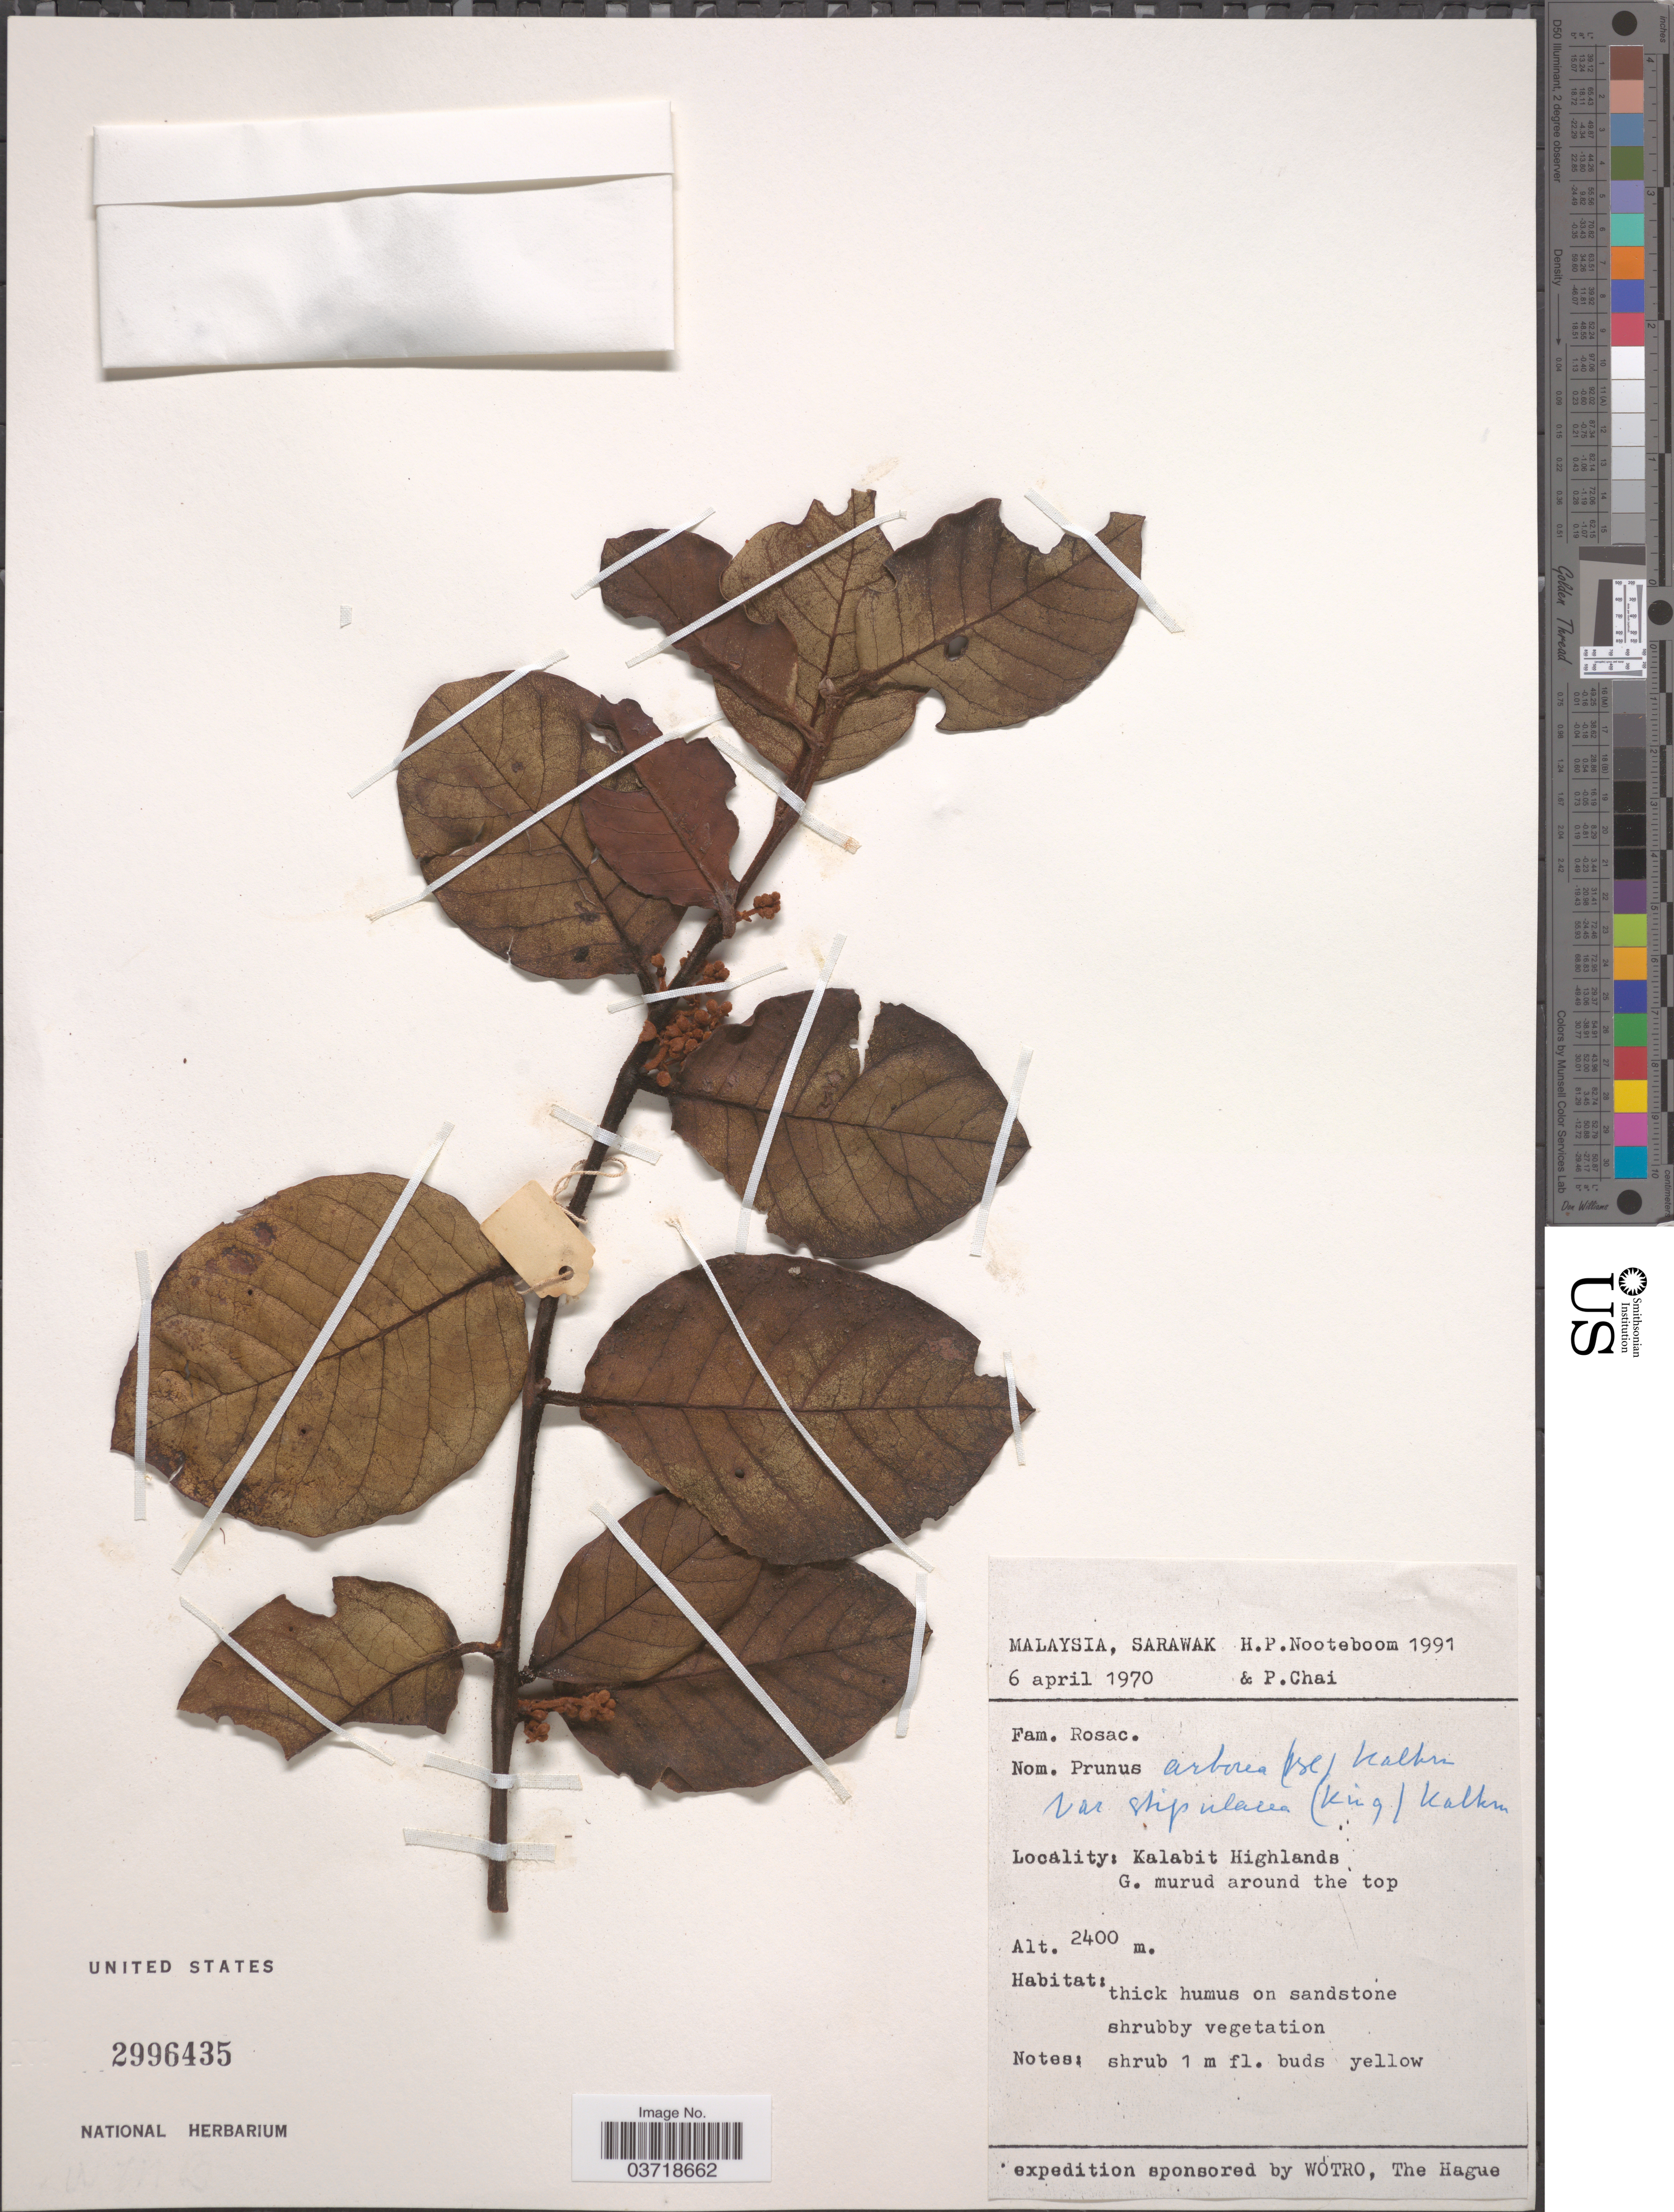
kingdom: Plantae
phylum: Tracheophyta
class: Magnoliopsida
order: Rosales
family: Rosaceae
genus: Prunus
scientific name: Prunus arborea var. stipulacea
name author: (Blume) Kalkman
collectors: H. P. Nooteboom & P. Chai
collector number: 1991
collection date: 1970-04-06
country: Malaysia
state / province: Sarawak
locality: Kalabit Highlands. G. murud around the top.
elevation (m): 2400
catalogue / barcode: US 2996435